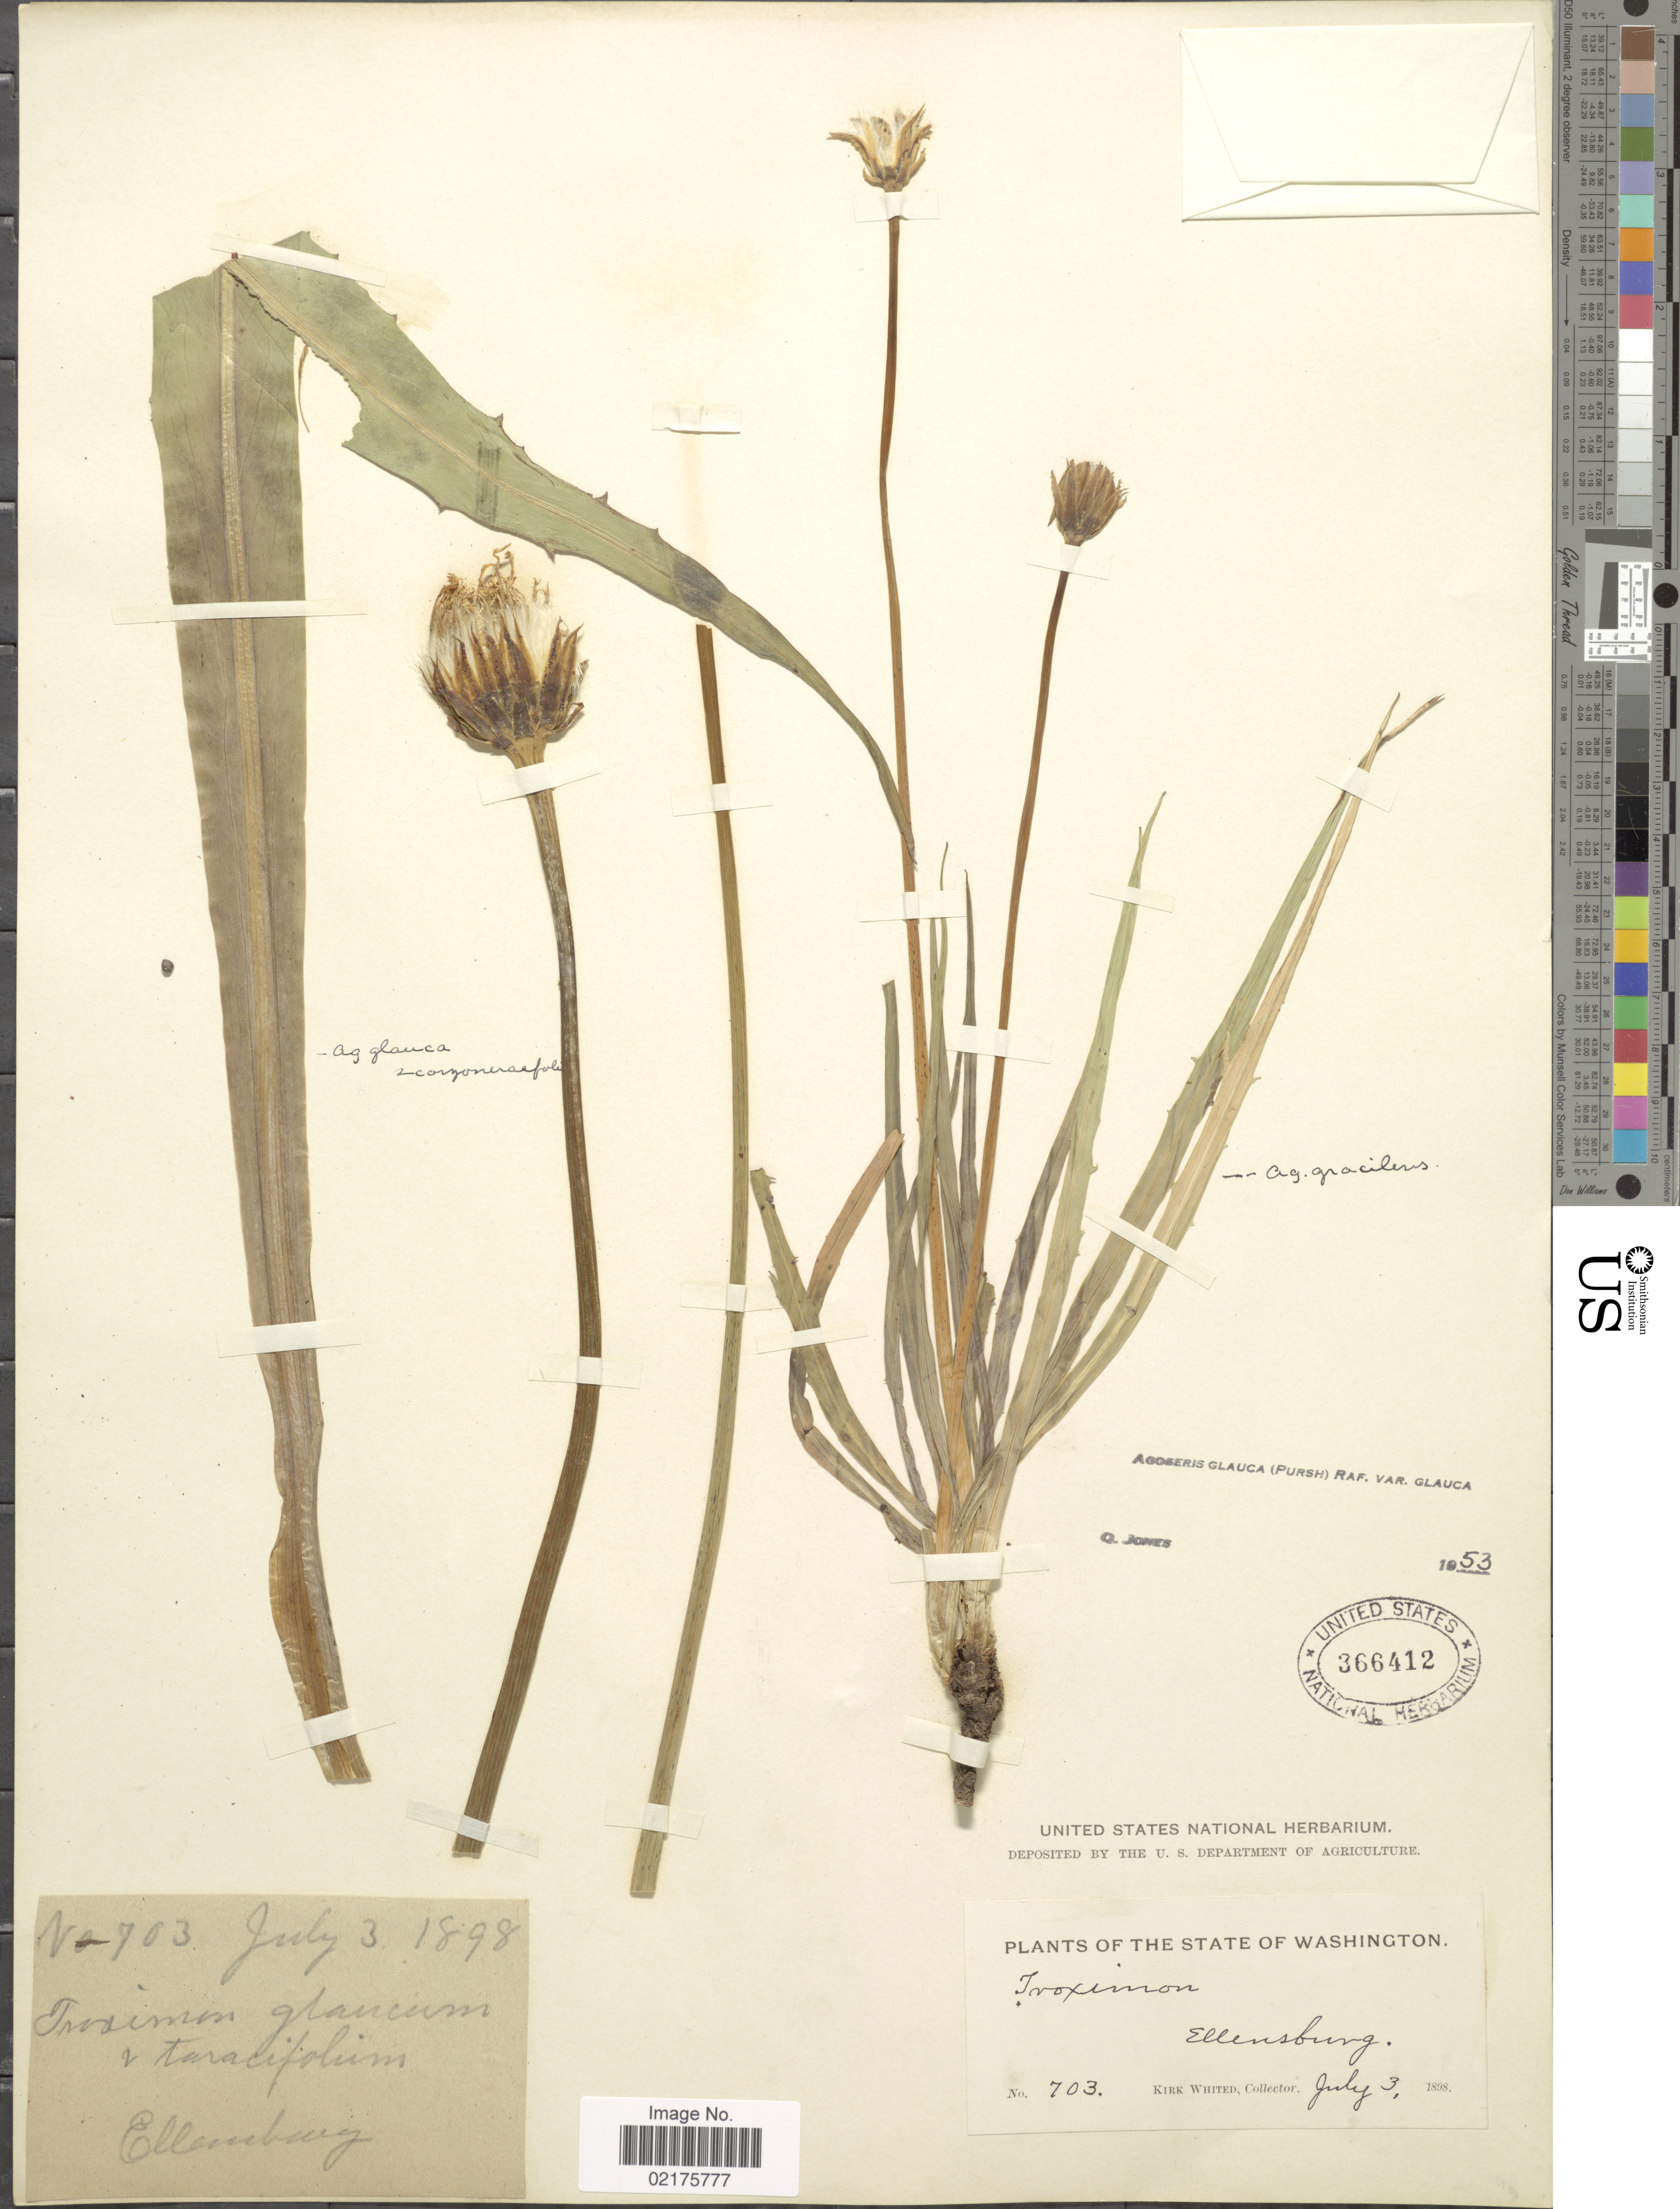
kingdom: Plantae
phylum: Tracheophyta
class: Magnoliopsida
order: Asterales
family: Asteraceae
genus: Agoseris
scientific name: Agoseris glauca var. glauca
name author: (Pursh) Raf.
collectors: K. Whited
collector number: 703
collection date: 1898-07-03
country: United States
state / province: Washington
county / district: Kittitas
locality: Ellensburg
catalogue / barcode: US 366412